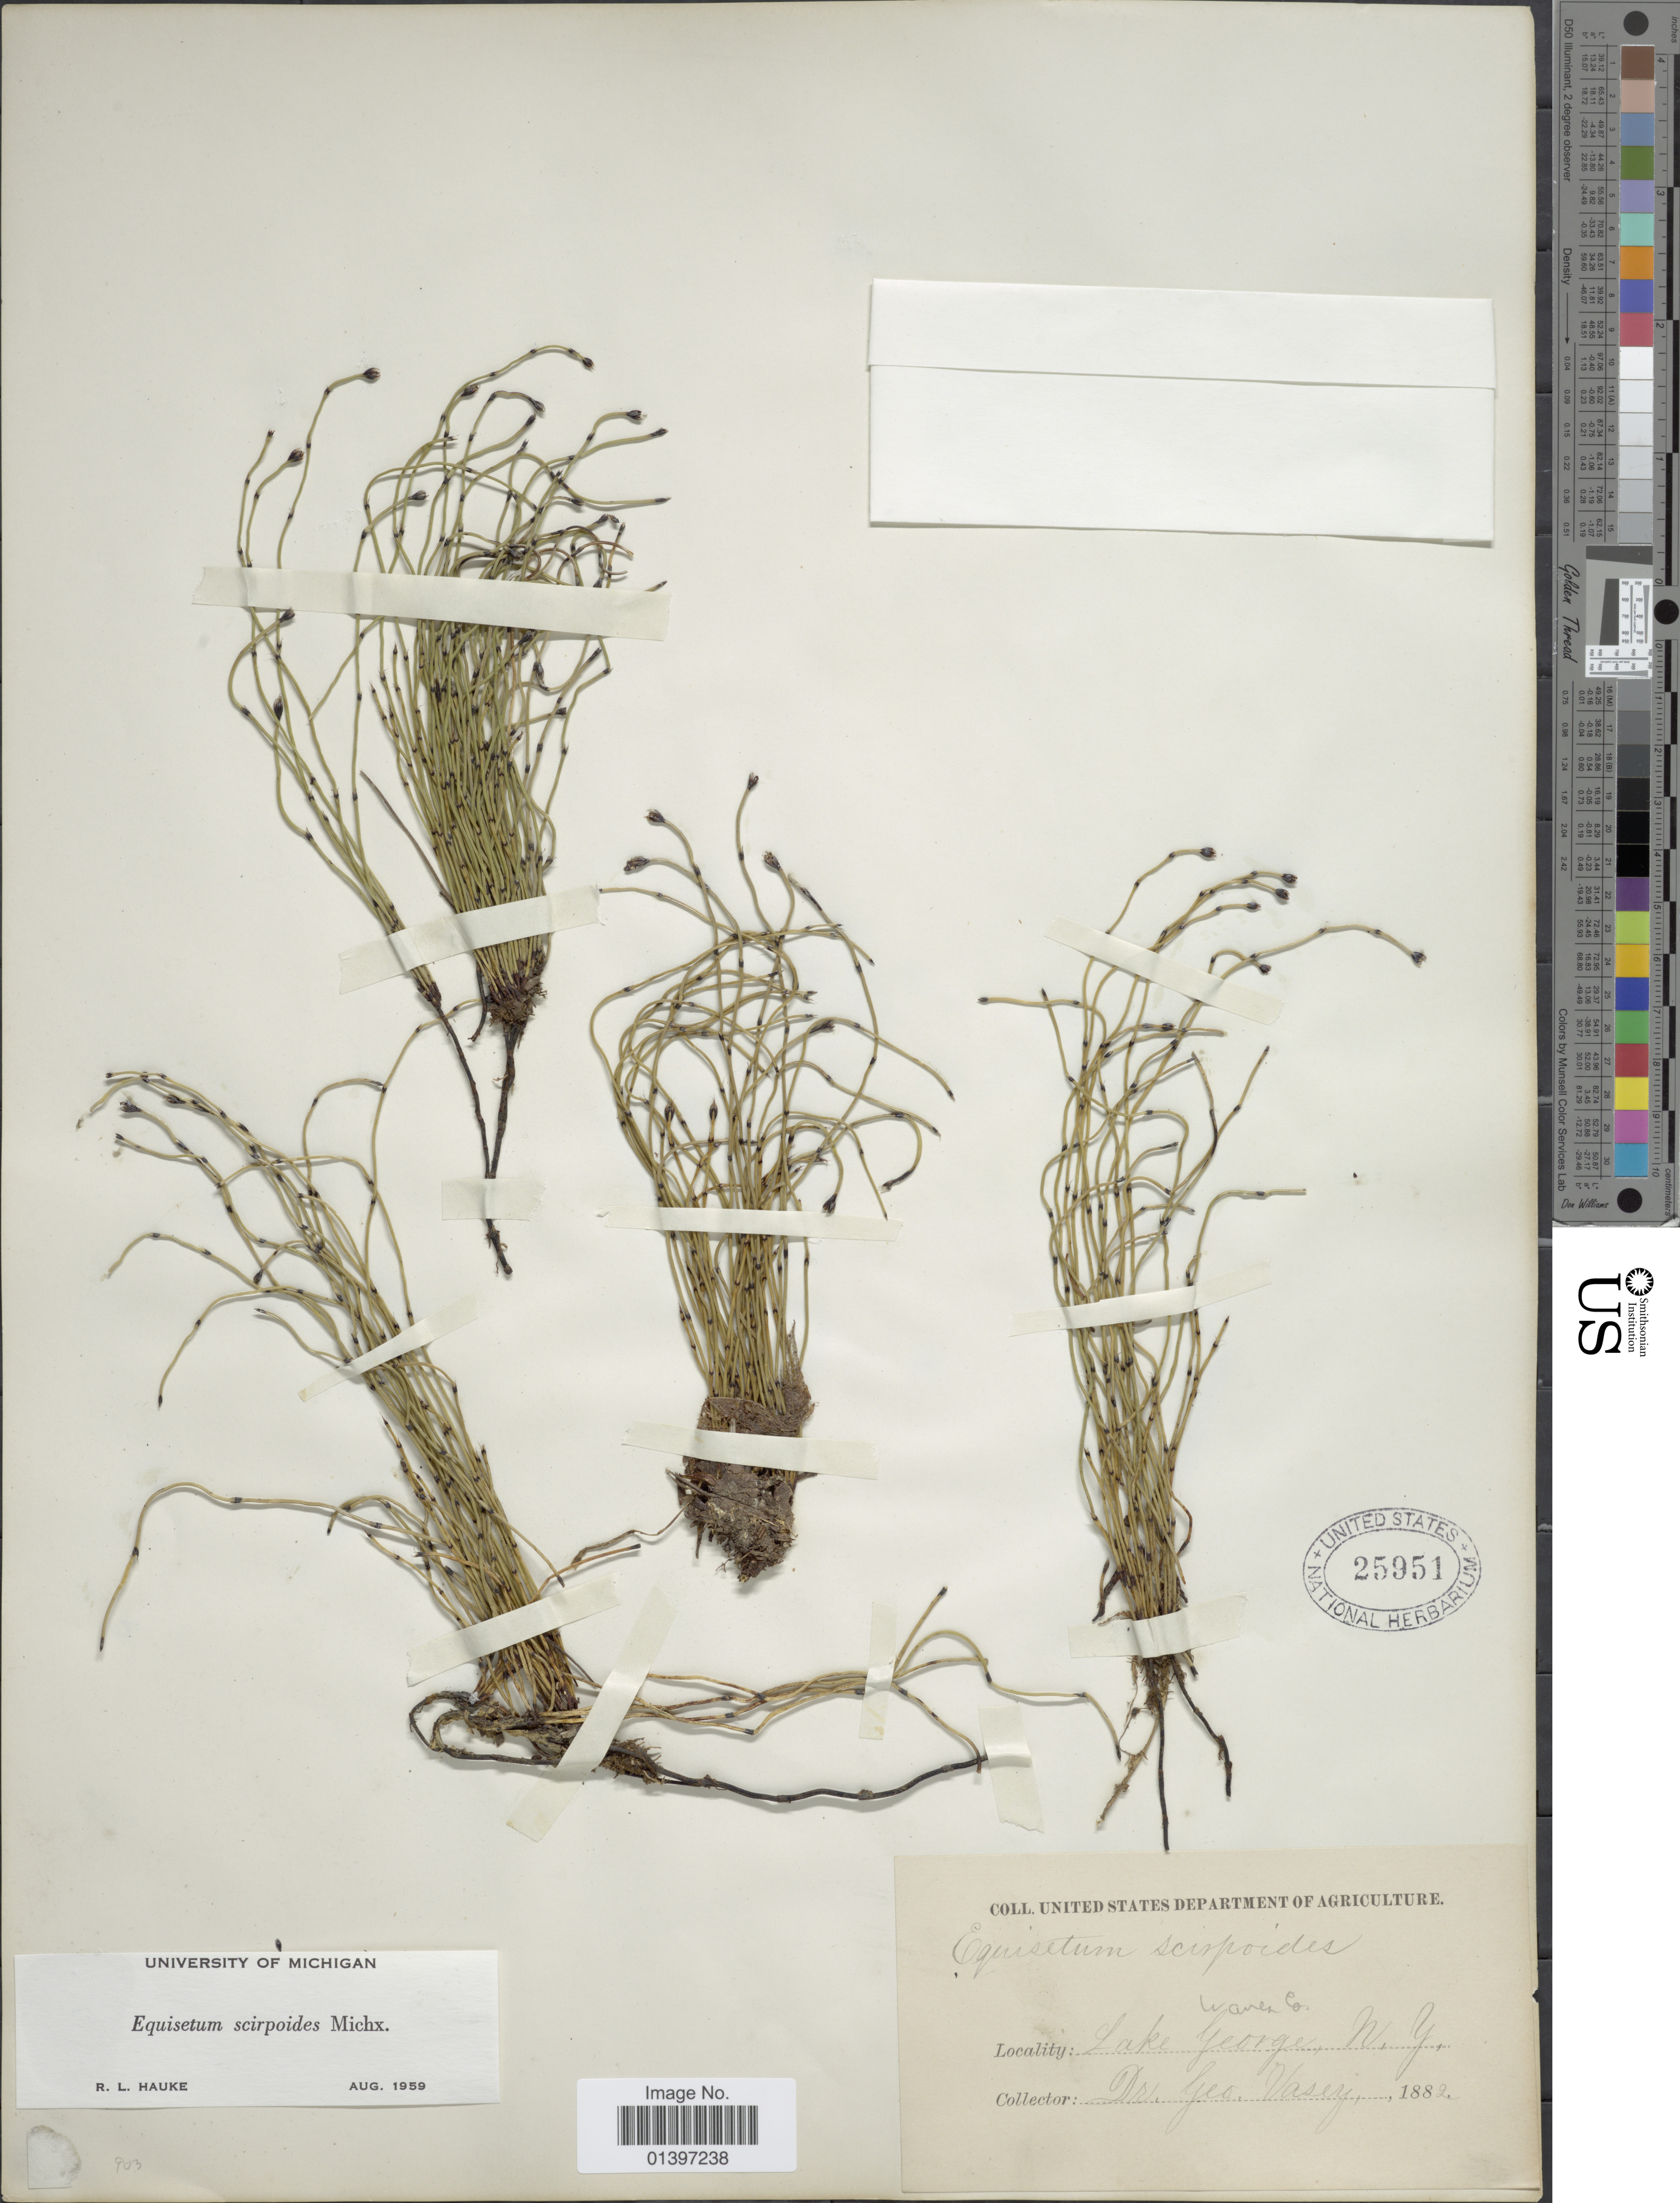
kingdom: Plantae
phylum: Tracheophyta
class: Polypodiopsida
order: Equisetales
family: Equisetaceae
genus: Equisetum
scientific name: Equisetum scirpoides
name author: Michx.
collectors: G. R. Vasey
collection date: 1882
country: United States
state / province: New York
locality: Lake George, Warren Co., N. Y.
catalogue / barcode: US 25951